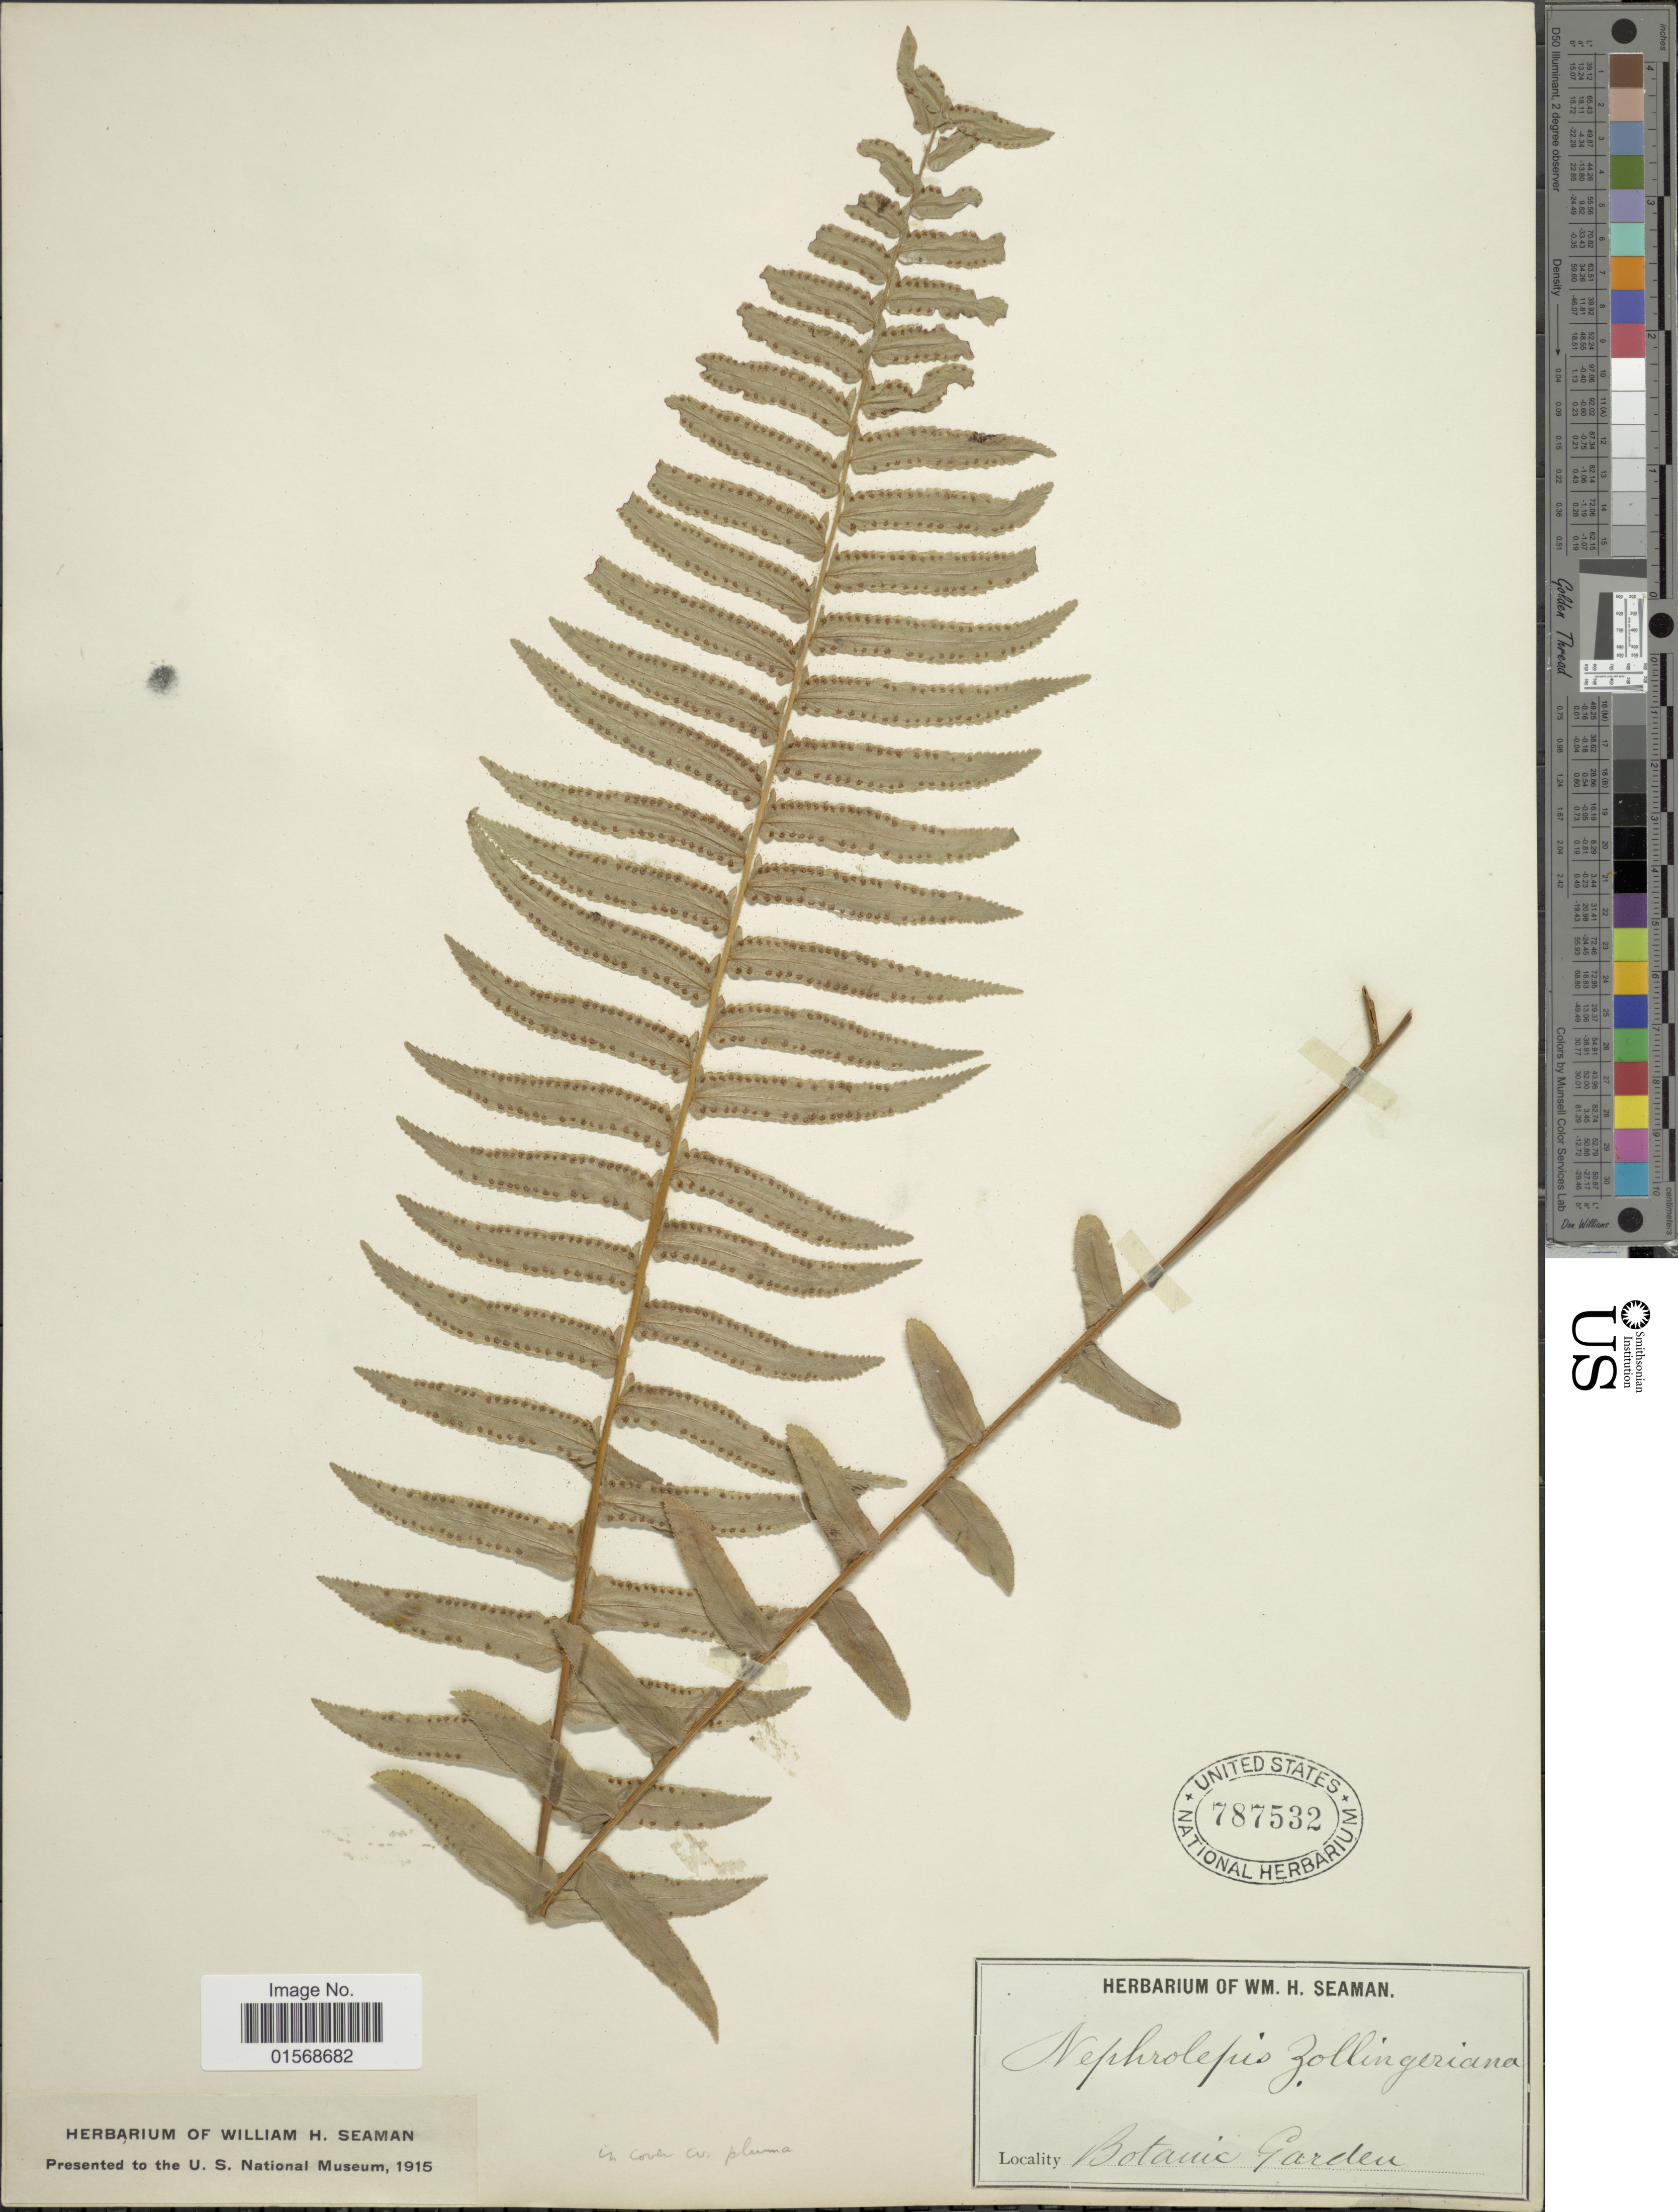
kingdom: Plantae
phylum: Tracheophyta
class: Polypodiopsida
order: Polypodiales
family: Nephrolepidaceae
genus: Nephrolepis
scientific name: Nephrolepis 'Pluma'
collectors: ex herb. Seaman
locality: Botanic Garden.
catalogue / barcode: US 787532